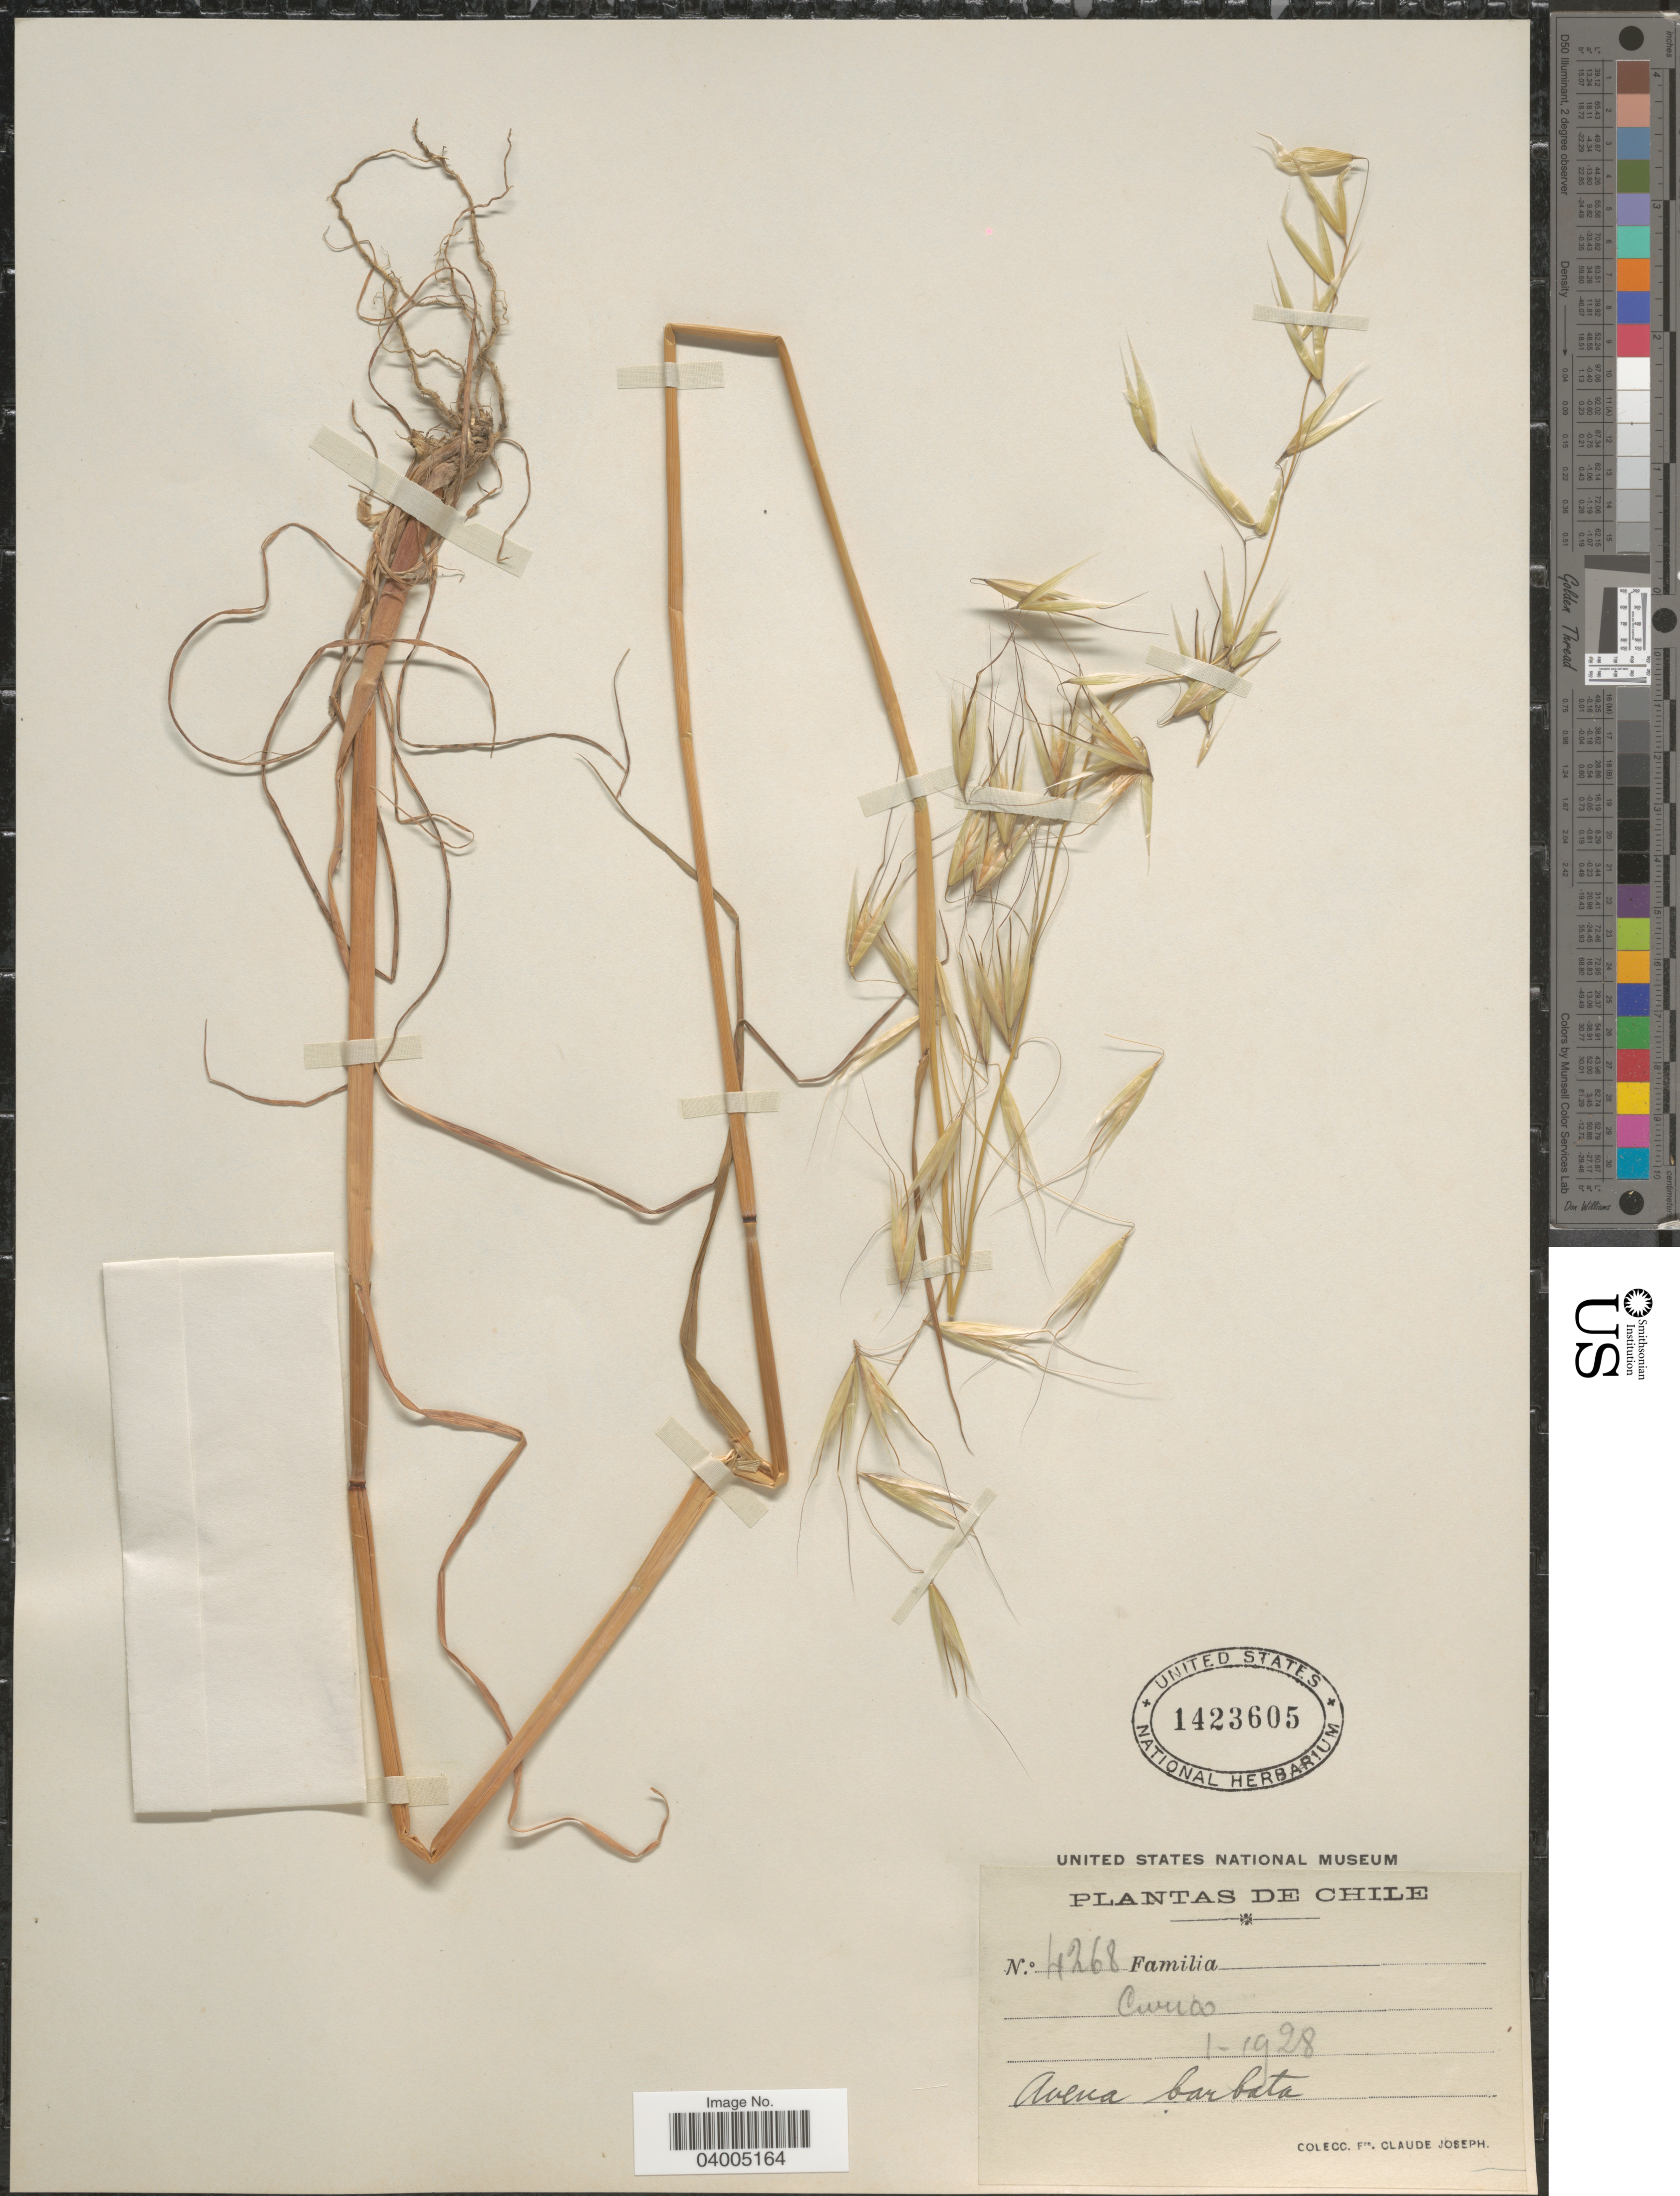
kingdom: Plantae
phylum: Tracheophyta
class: Liliopsida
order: Poales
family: Poaceae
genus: Avena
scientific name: Avena barbata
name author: Pott ex Link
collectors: Bro. Claude-Joseph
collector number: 4268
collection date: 1928-01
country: Chile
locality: Curico.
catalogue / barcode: US 1423605